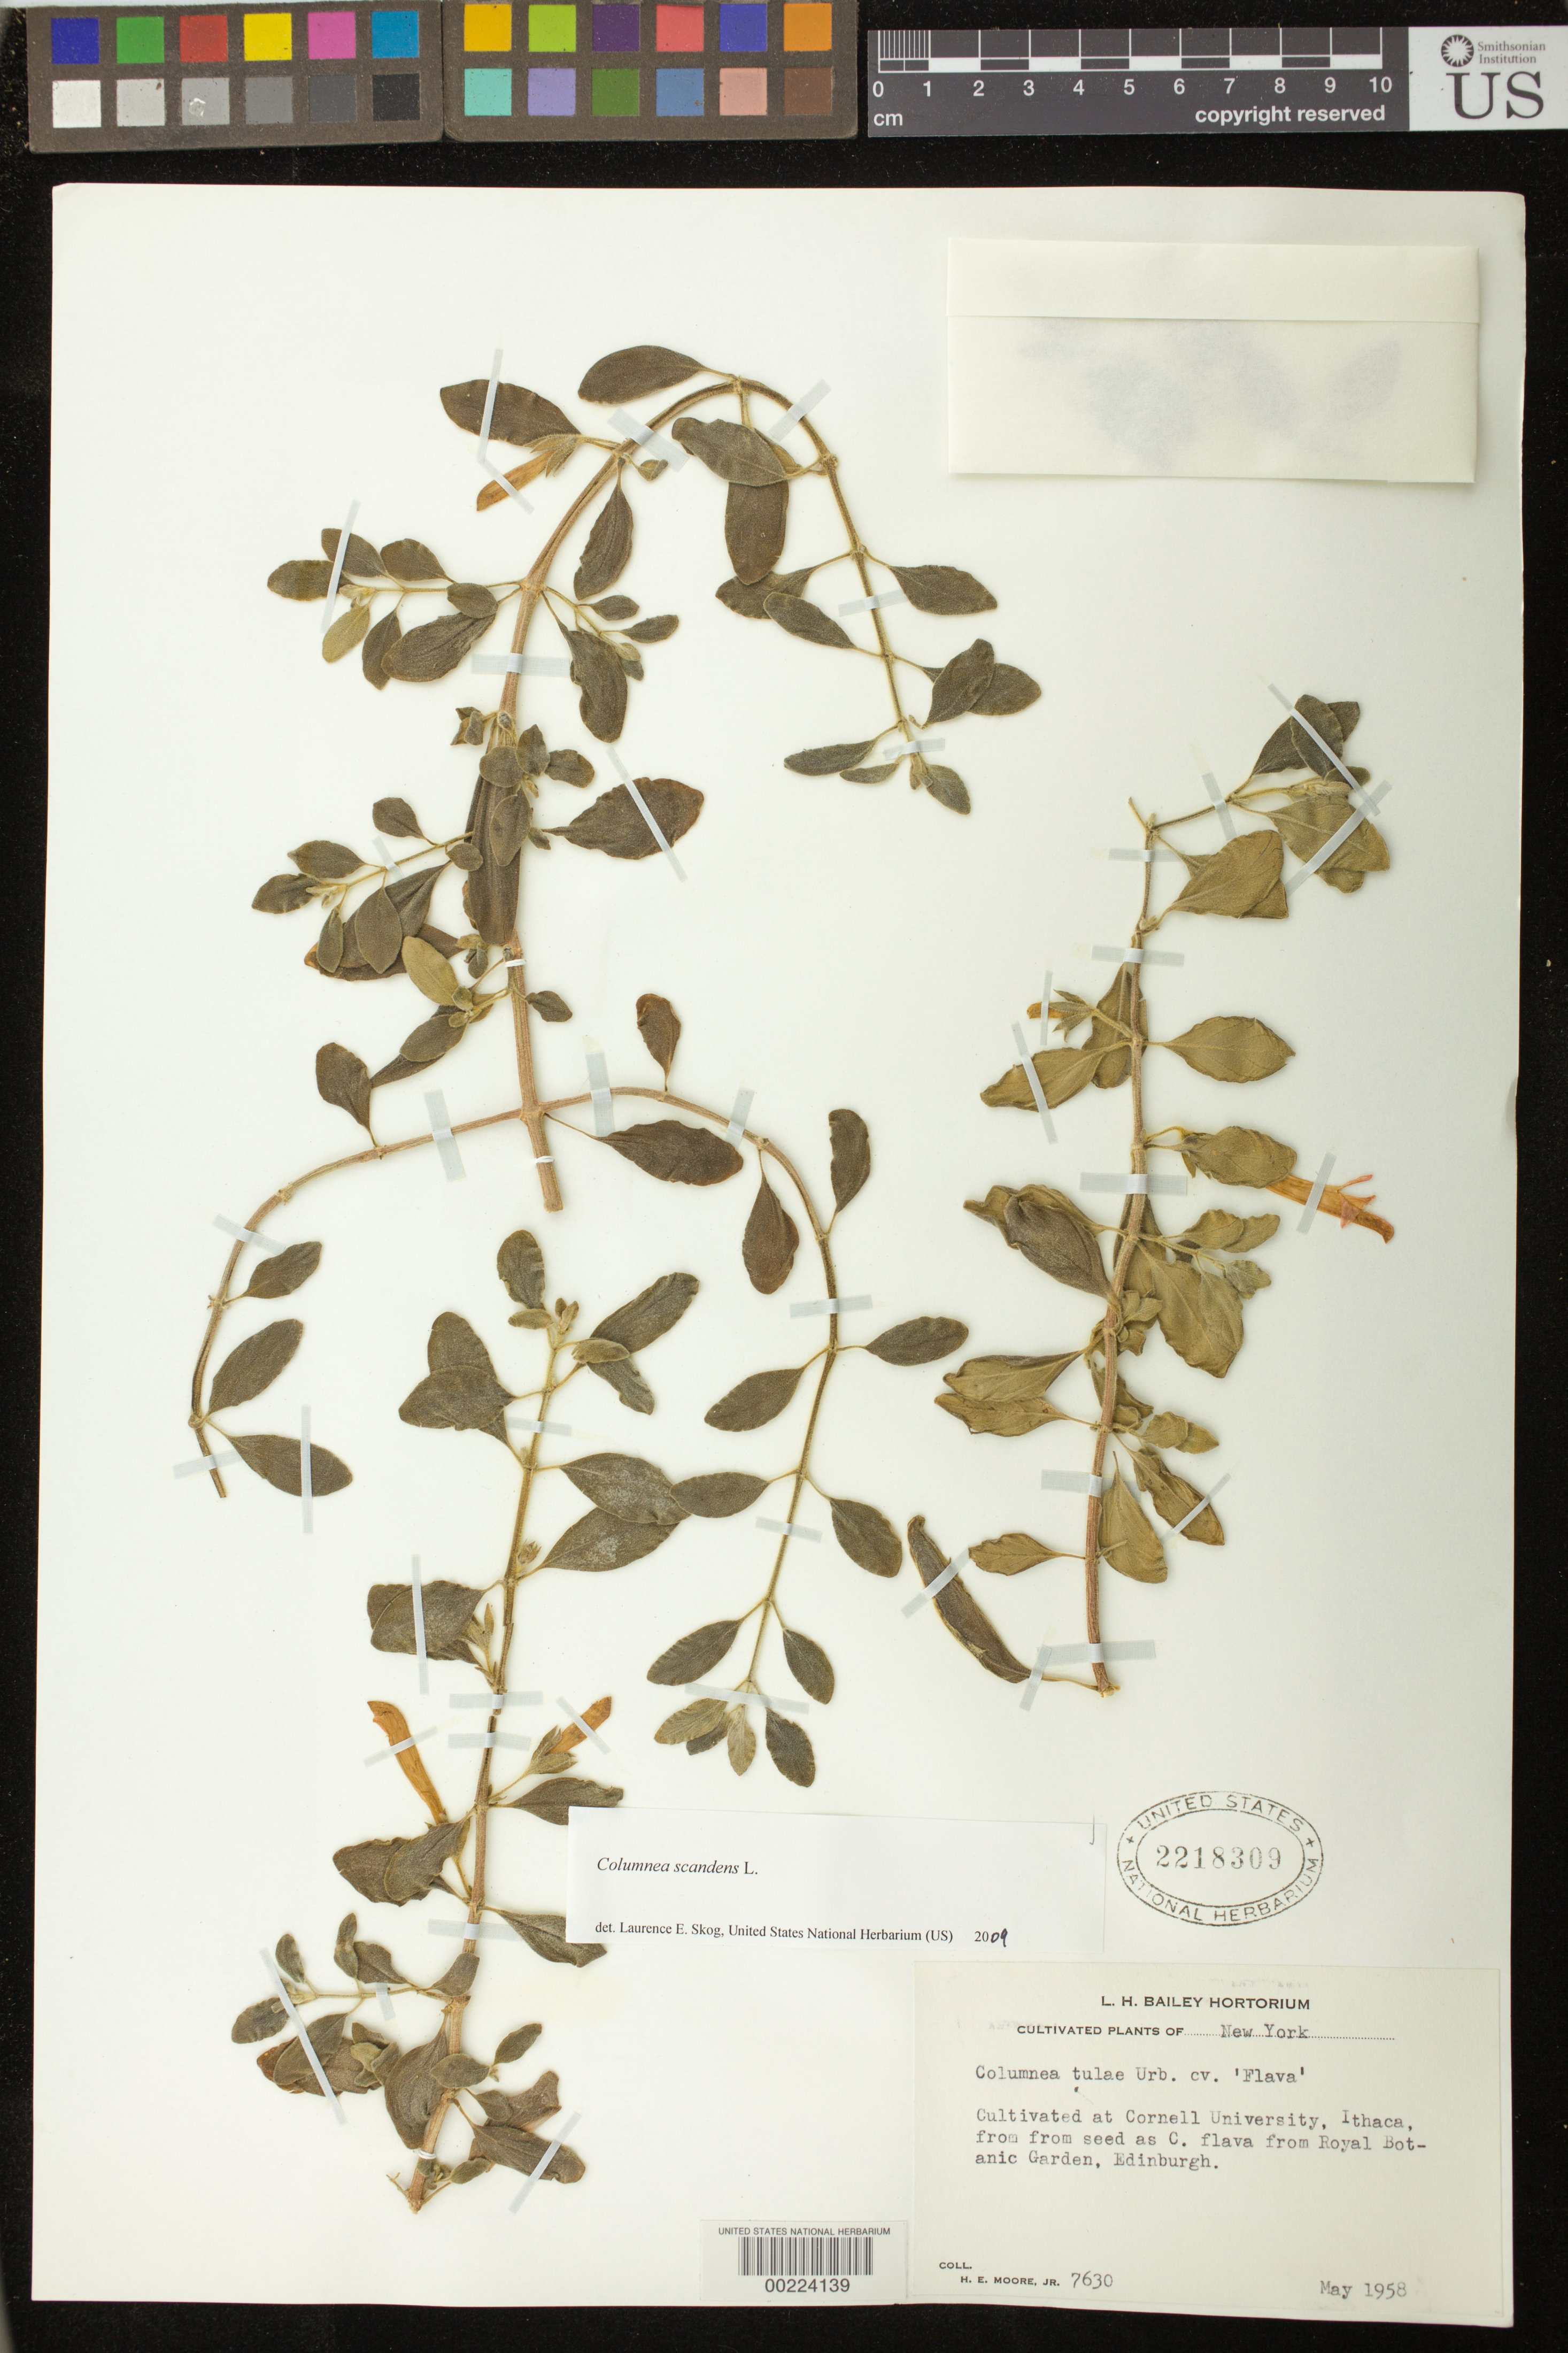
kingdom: Plantae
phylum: Tracheophyta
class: Magnoliopsida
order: Lamiales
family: Gesneriaceae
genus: Columnea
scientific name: Columnea scandens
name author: L.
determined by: Skog, Laurence E.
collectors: H. E. Moore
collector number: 7630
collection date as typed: May 1958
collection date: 1958-05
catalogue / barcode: US 2218309